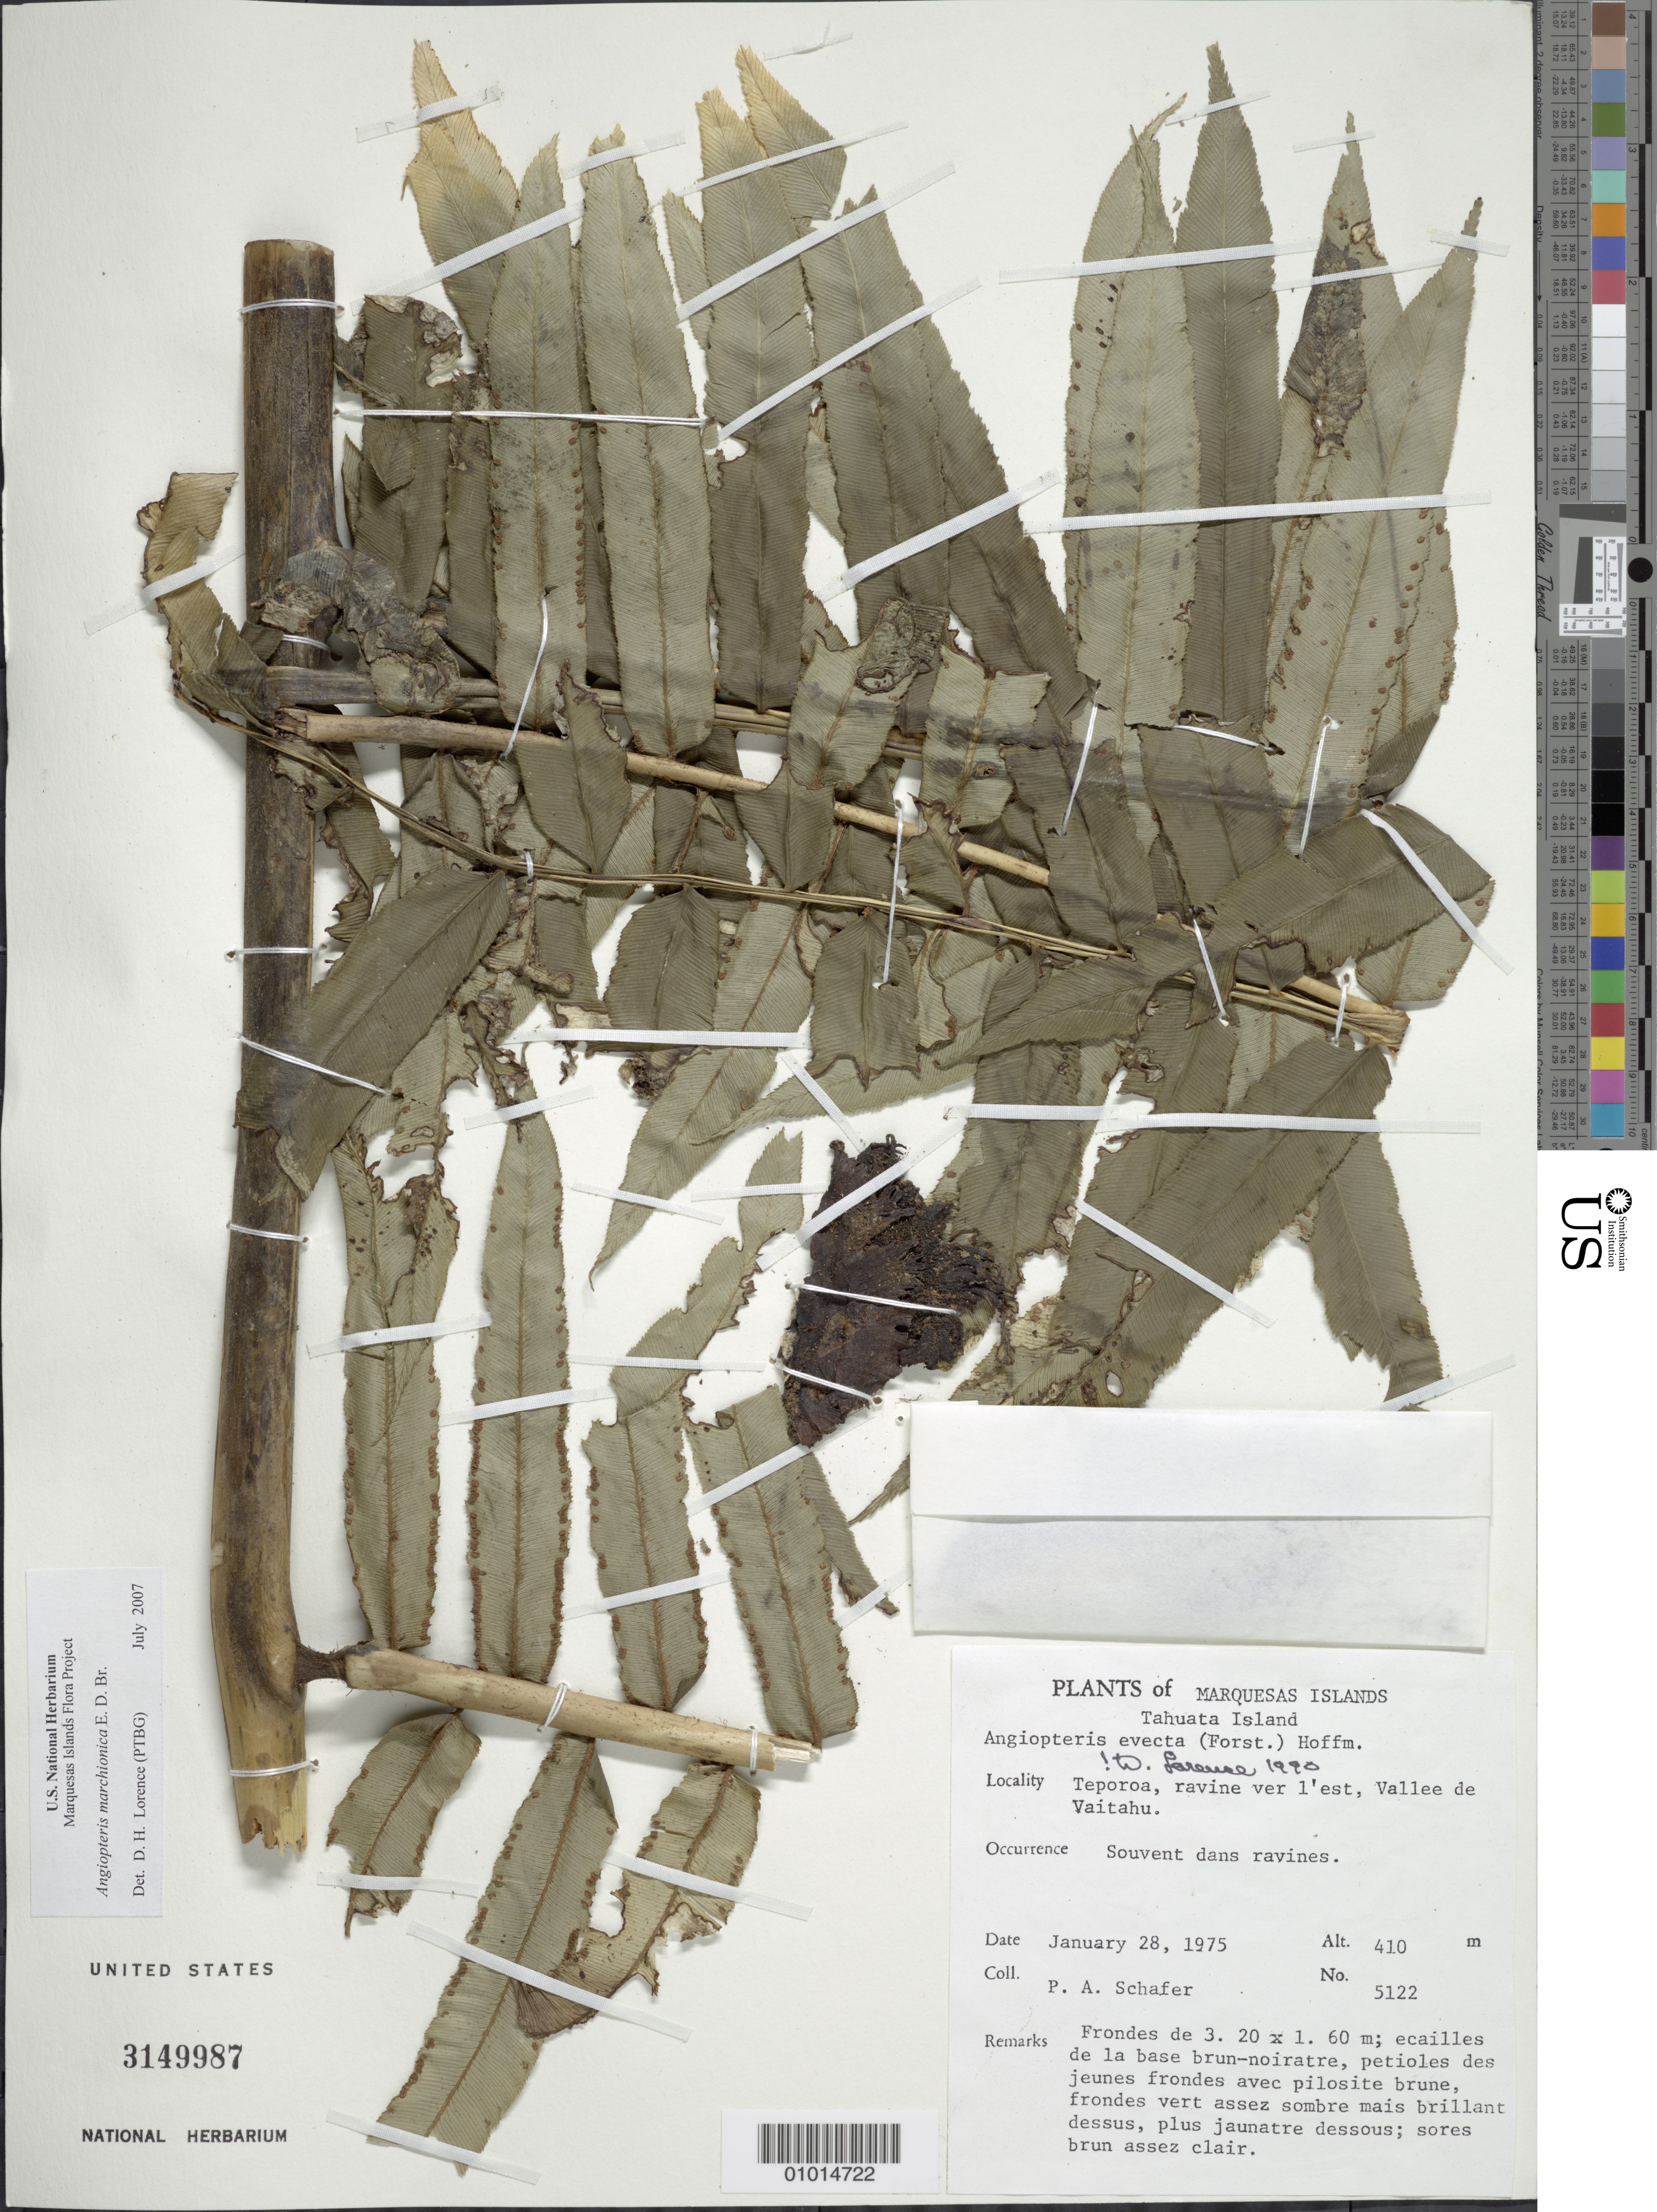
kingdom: Plantae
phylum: Tracheophyta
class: Polypodiopsida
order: Marattiales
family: Marattiaceae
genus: Angiopteris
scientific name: Angiopteris marchionica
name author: E.D. Br.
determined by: Lorence, David H., (PTBG), National Tropical Botanical Garden (UNITED STATES)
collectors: P. A. Schäfer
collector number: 5122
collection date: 1975-01-28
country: French Polynesia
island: Tahuata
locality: Teporoa, ravine vers l'est, Vallée de Vaitahu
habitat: Souvent dans ravines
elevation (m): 410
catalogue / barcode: US 3149987